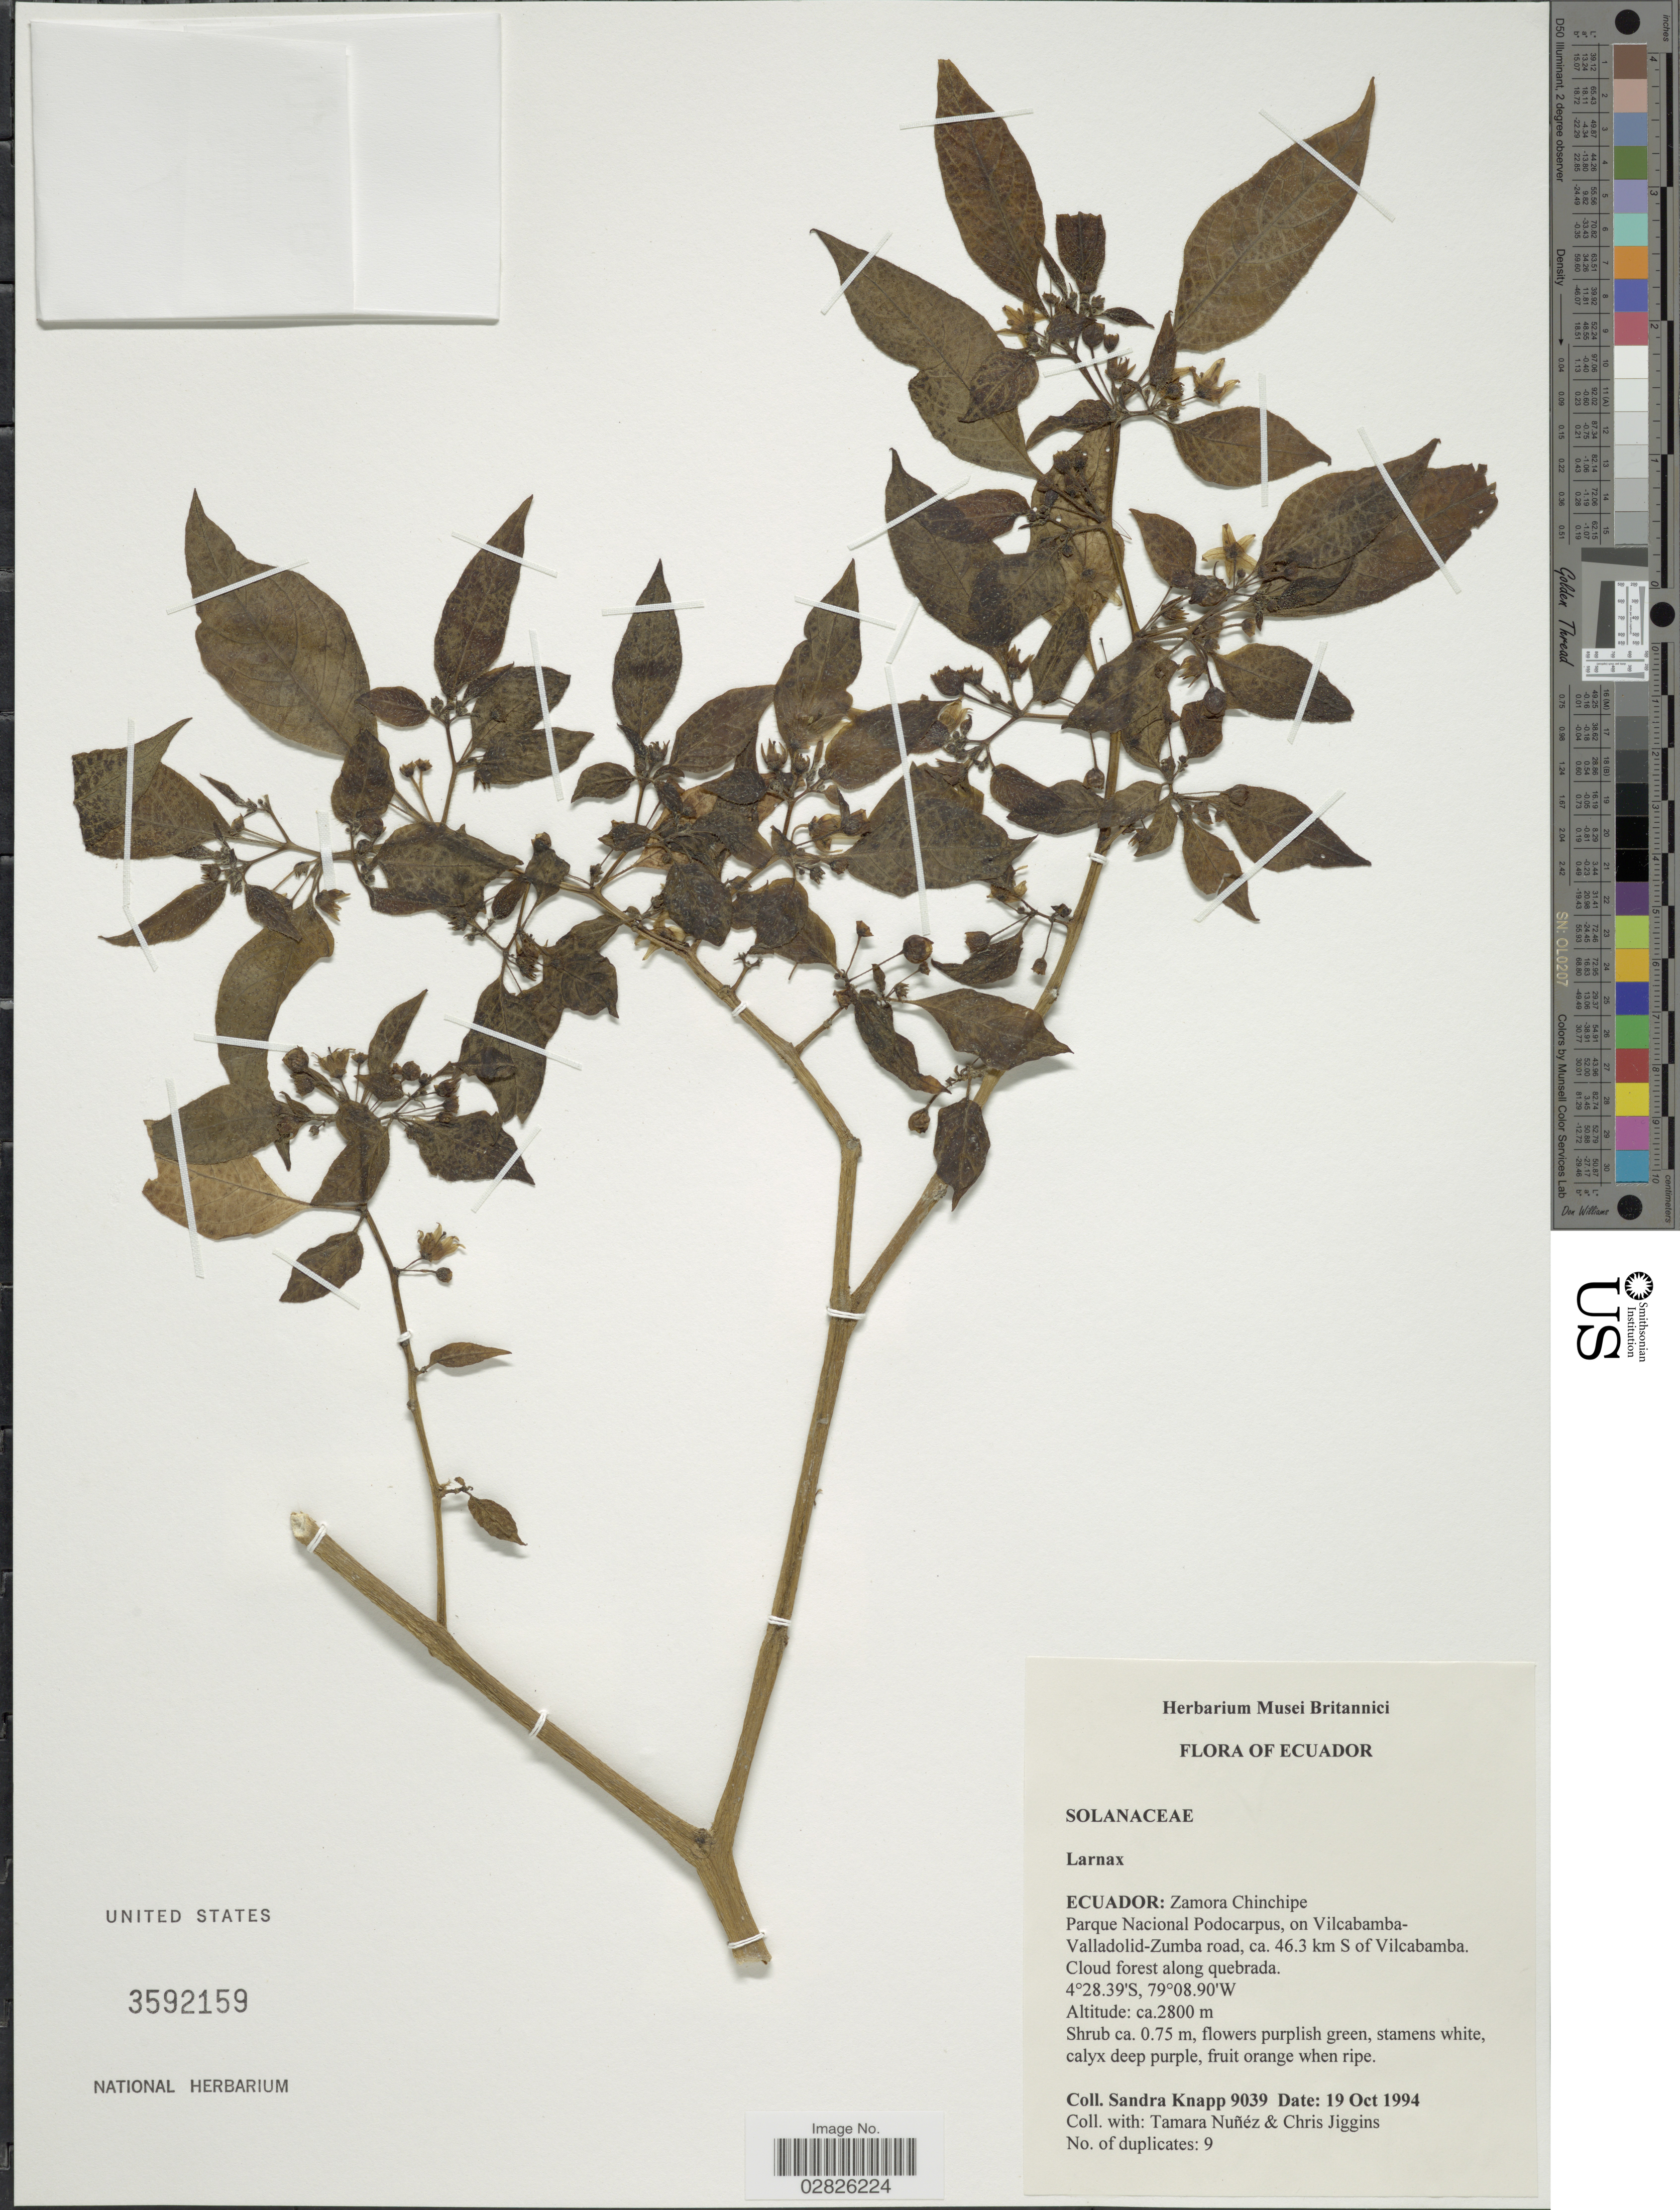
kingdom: Plantae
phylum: Tracheophyta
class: Magnoliopsida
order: Solanales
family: Solanaceae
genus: Larnax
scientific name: Larnax sp.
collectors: S. Knapp, T. Núñez & C. Jiggins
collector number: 9039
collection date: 1994-10-19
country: Ecuador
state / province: Zamora-Chinchipe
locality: Parque Nacional Podocarpus, on Vilcabamba-Valladolid-Zumba road, ca. 46.3 km S of Vilcabamba.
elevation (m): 2800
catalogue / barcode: US 3592159